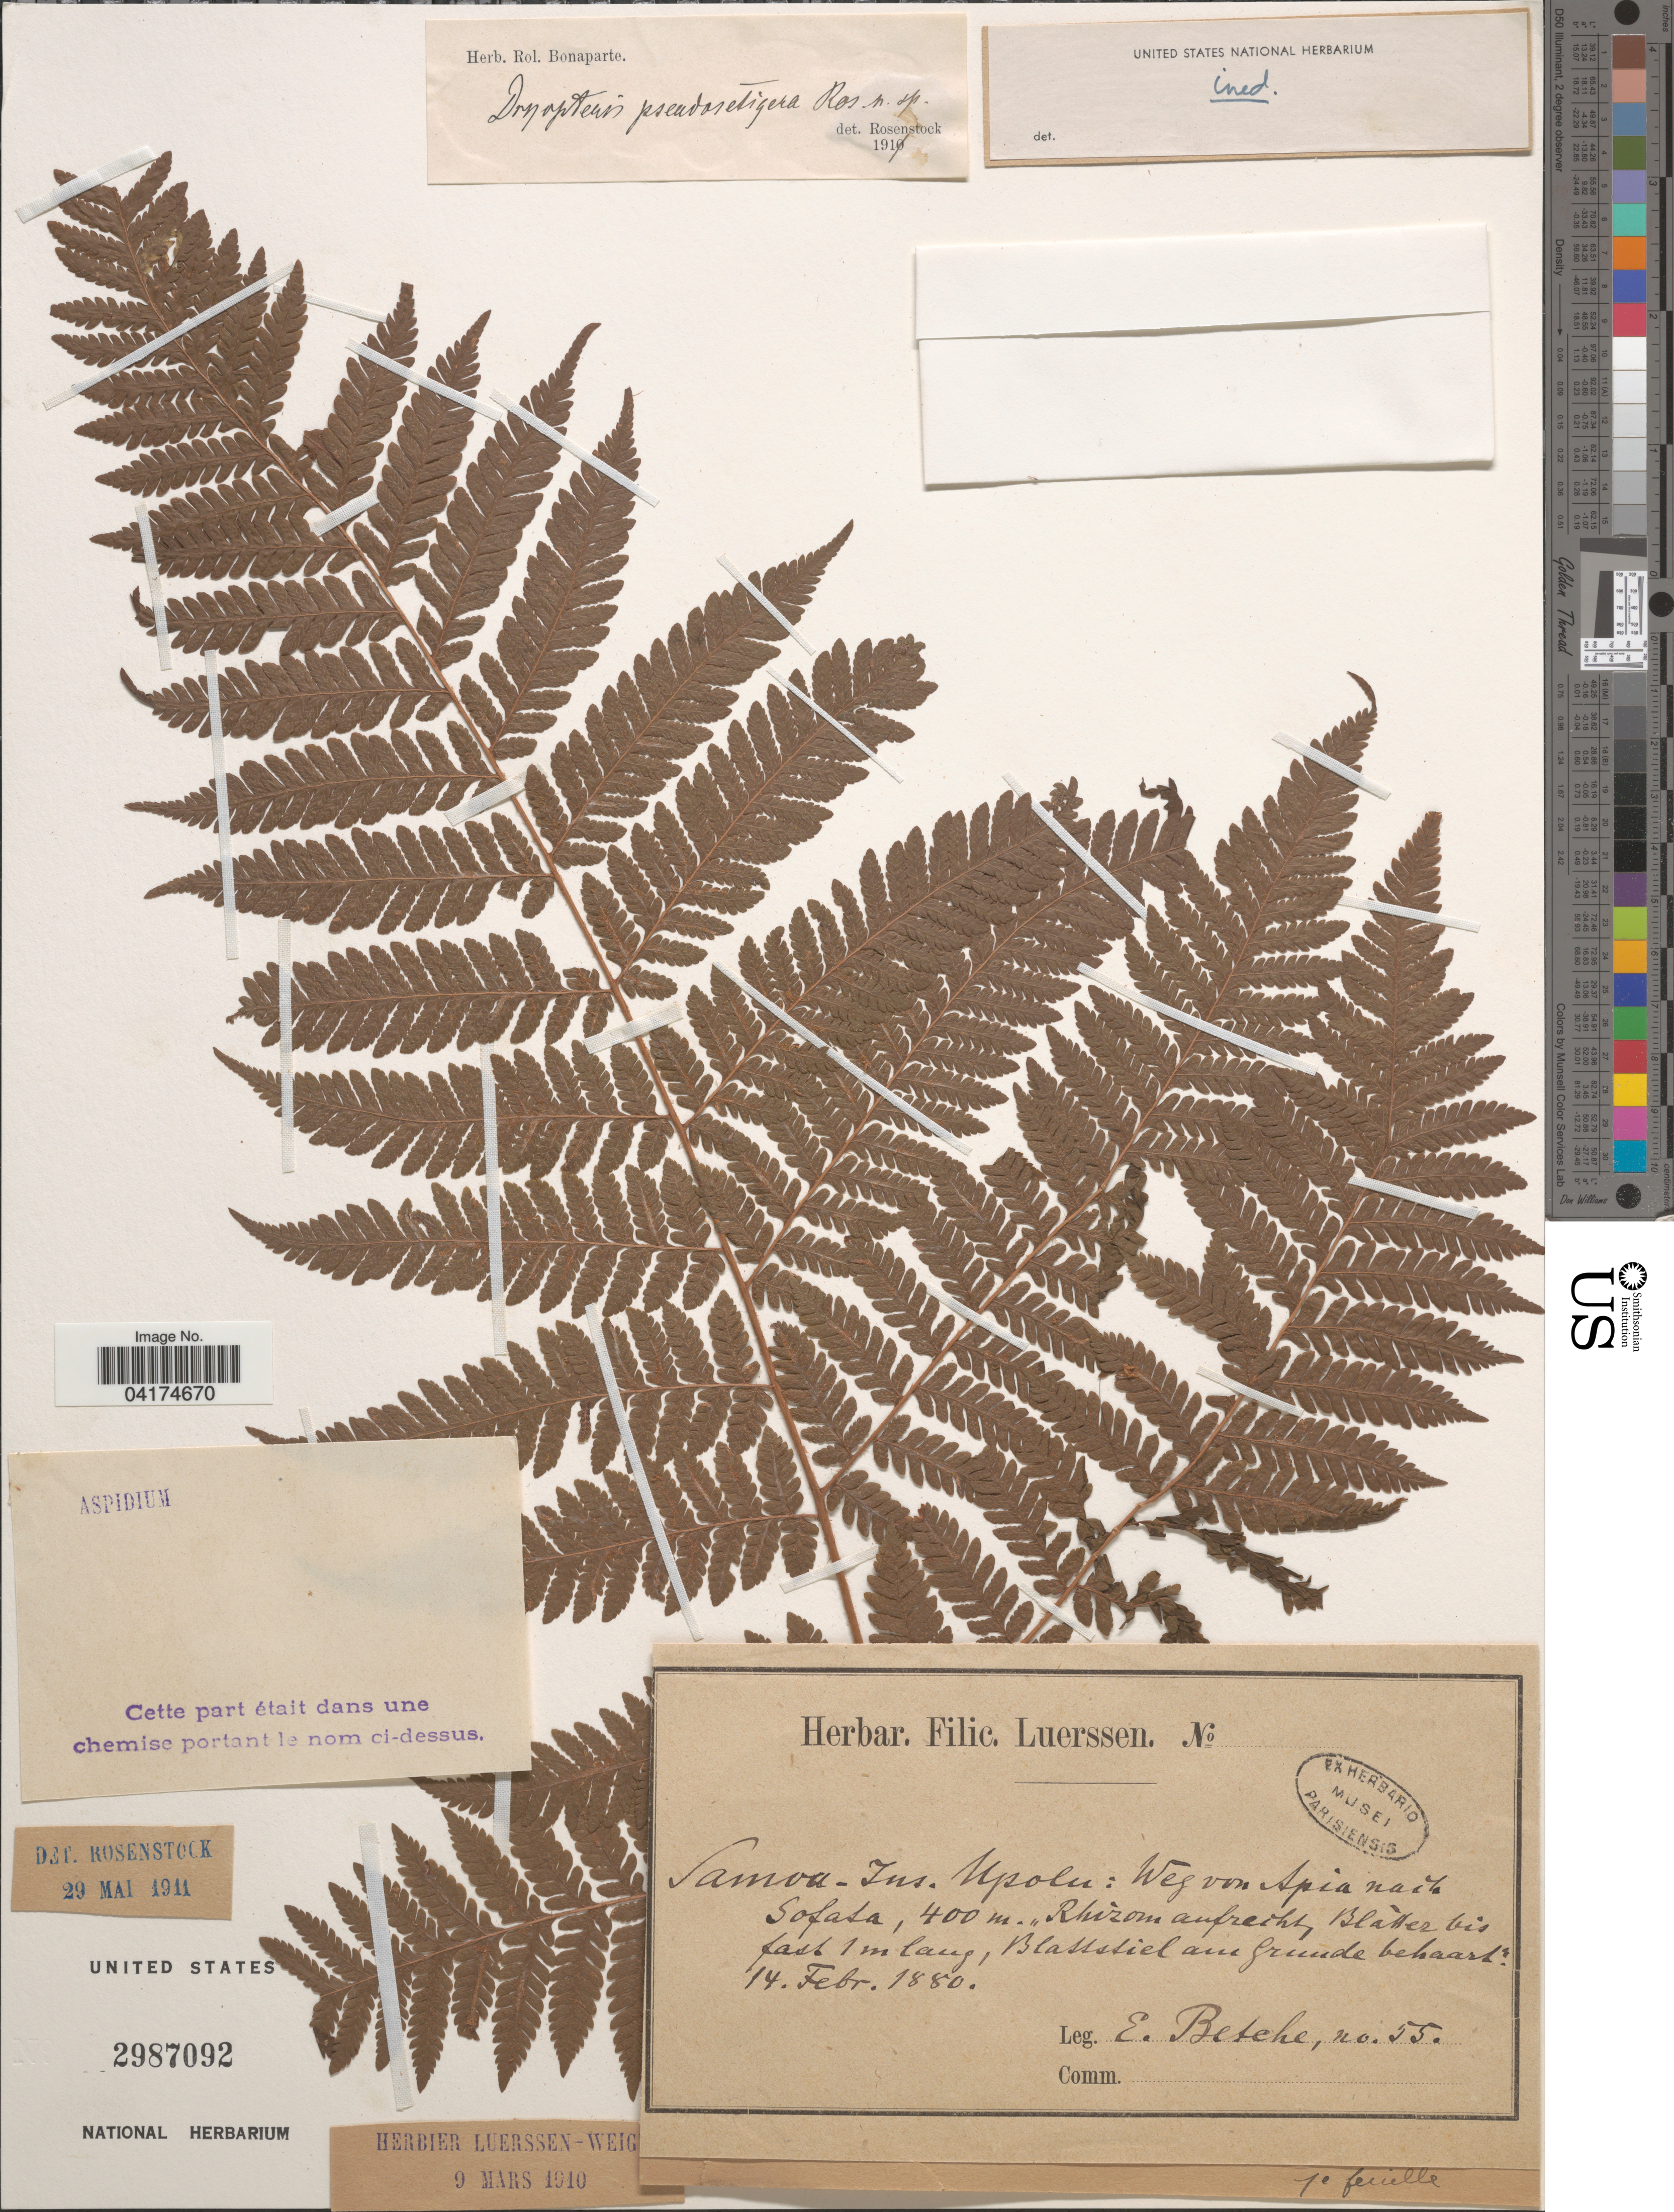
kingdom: Plantae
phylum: Tracheophyta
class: Polypodiopsida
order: Polypodiales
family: Dryopteridaceae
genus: Dryopteris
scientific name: Dryopteris pseudosetigera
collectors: E. Betche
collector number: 55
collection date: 1880-02-14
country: Samoa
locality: Samoa-Ins. Upolu: Wegvon Apia nach Sofasa.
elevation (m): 400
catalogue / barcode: US 2987092